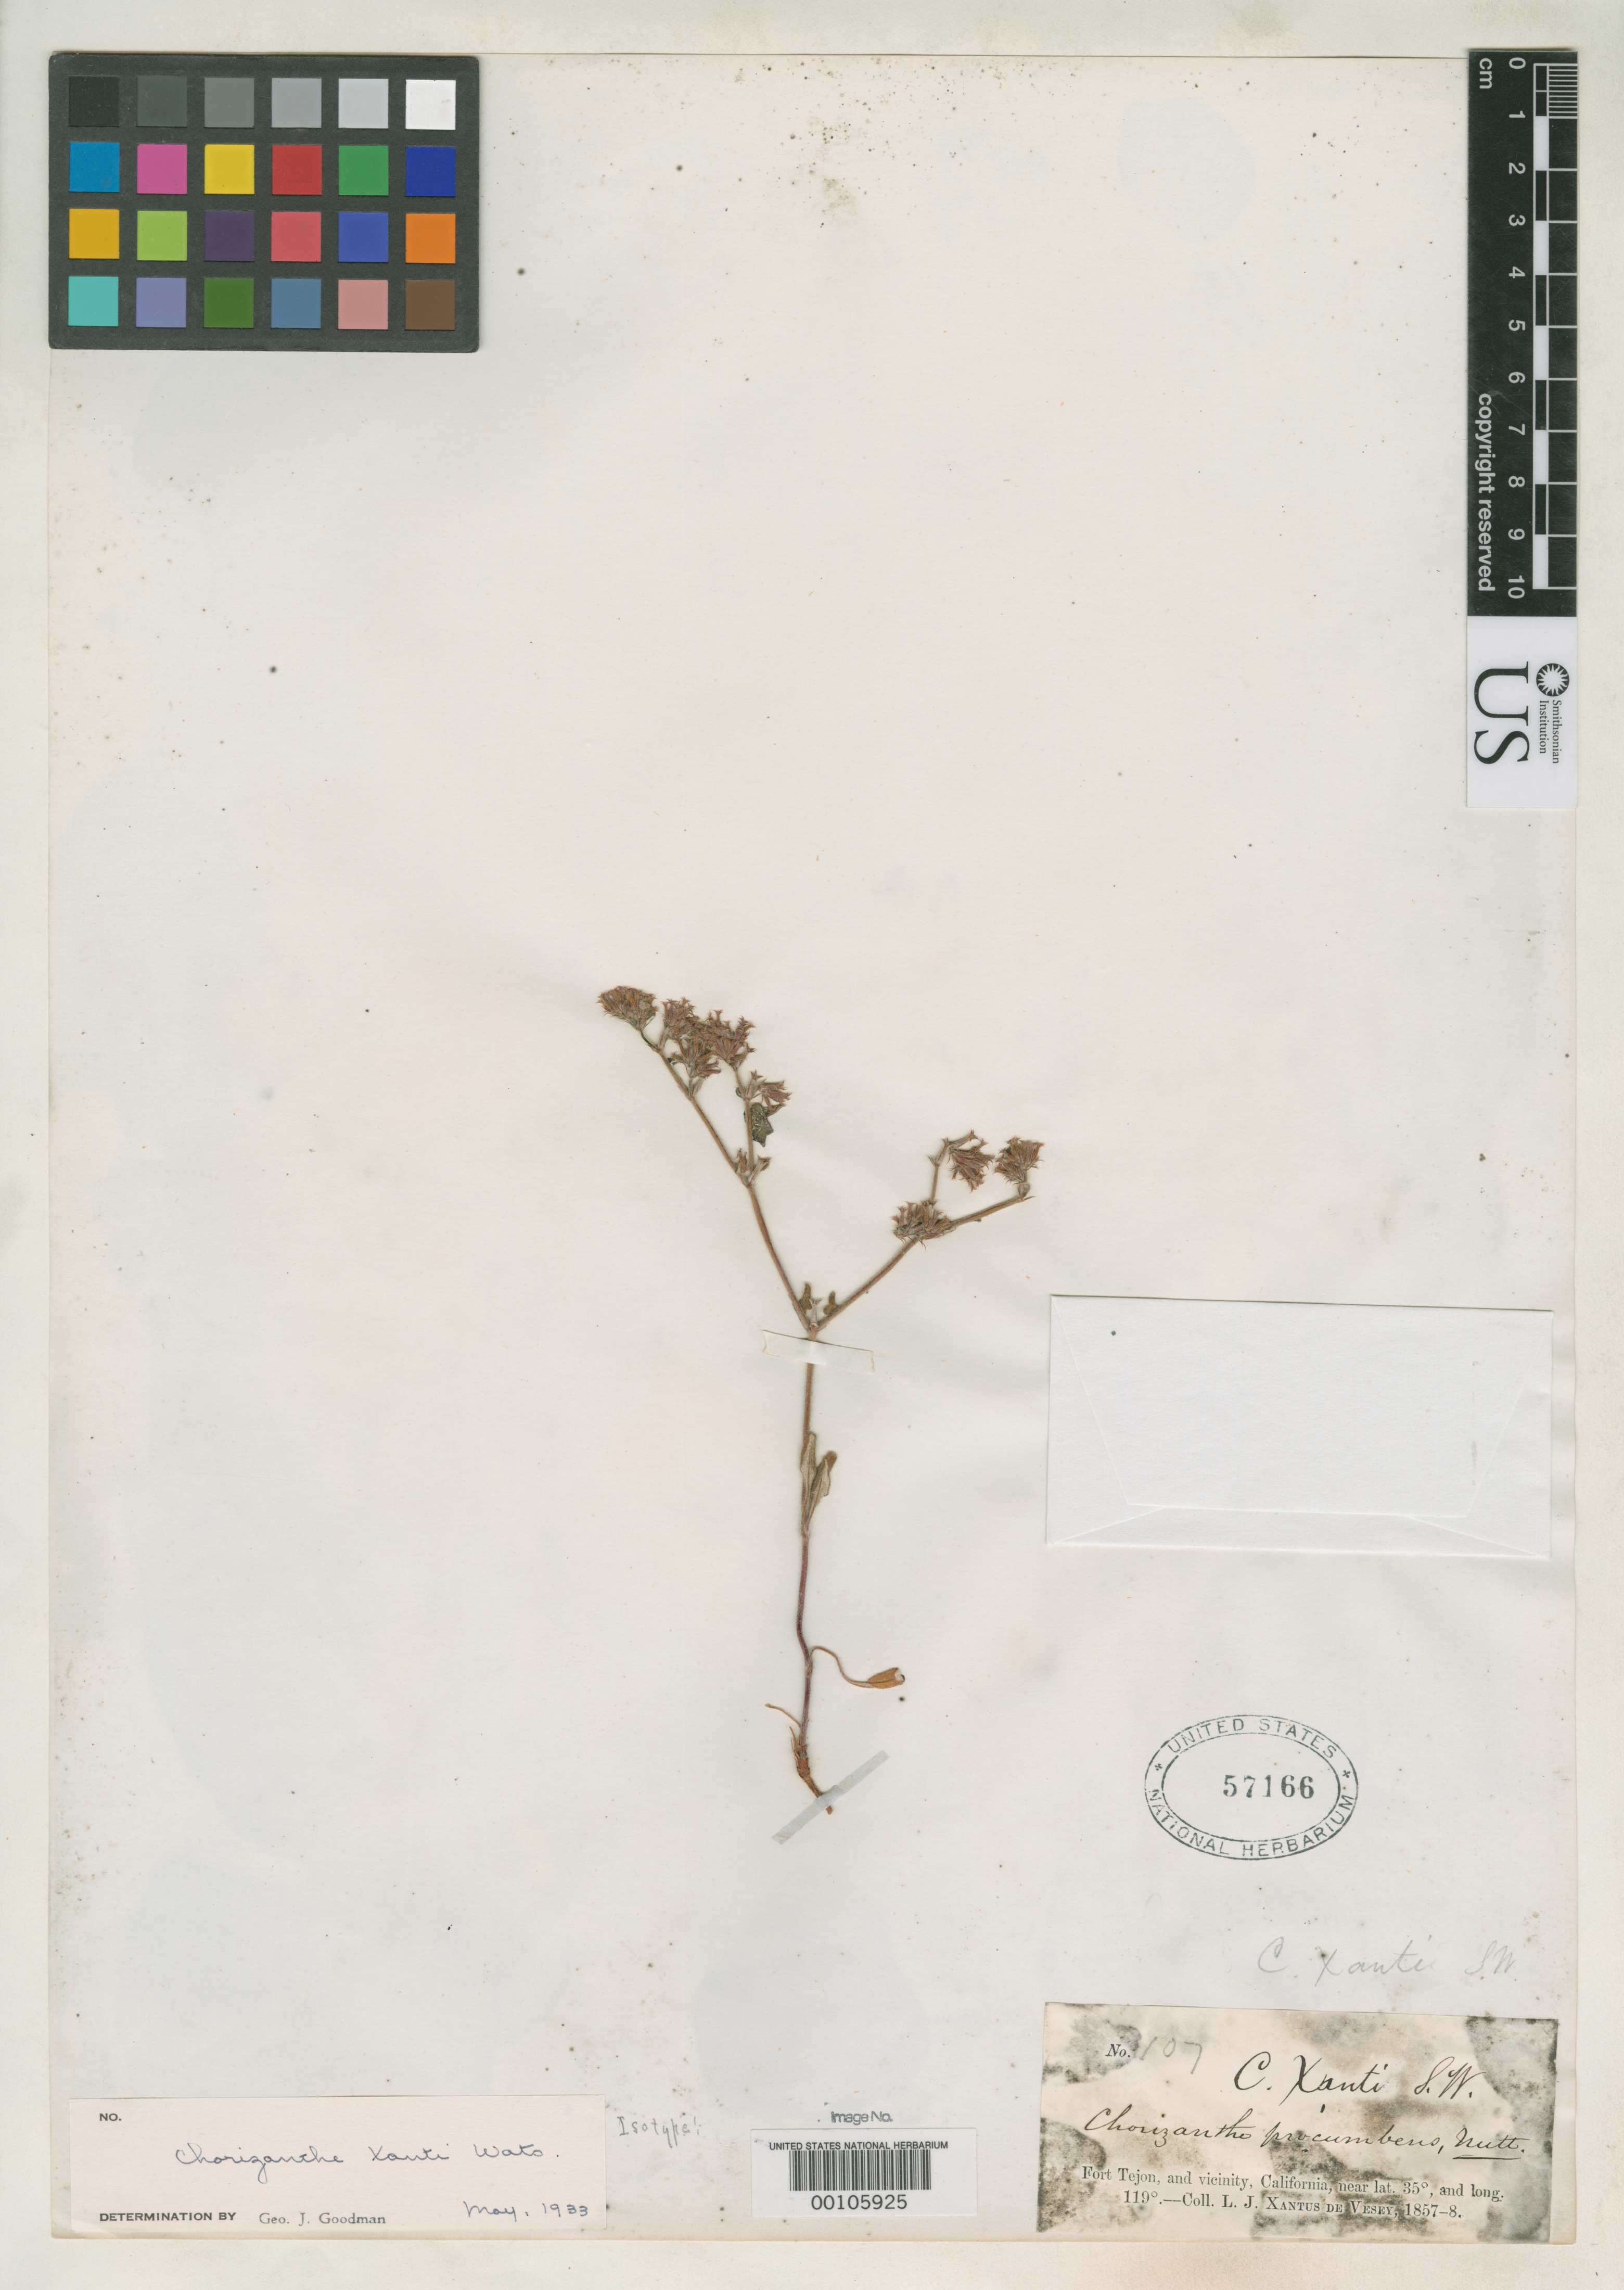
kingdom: Plantae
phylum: Tracheophyta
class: Magnoliopsida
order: Caryophyllales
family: Polygonaceae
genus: Chorizanthe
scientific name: Chorizanthe xanti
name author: S. Watson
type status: Type Collection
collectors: L. J. Xantus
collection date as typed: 1857 to -- --- 1877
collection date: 1857/1877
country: United States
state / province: California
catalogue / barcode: US 57166